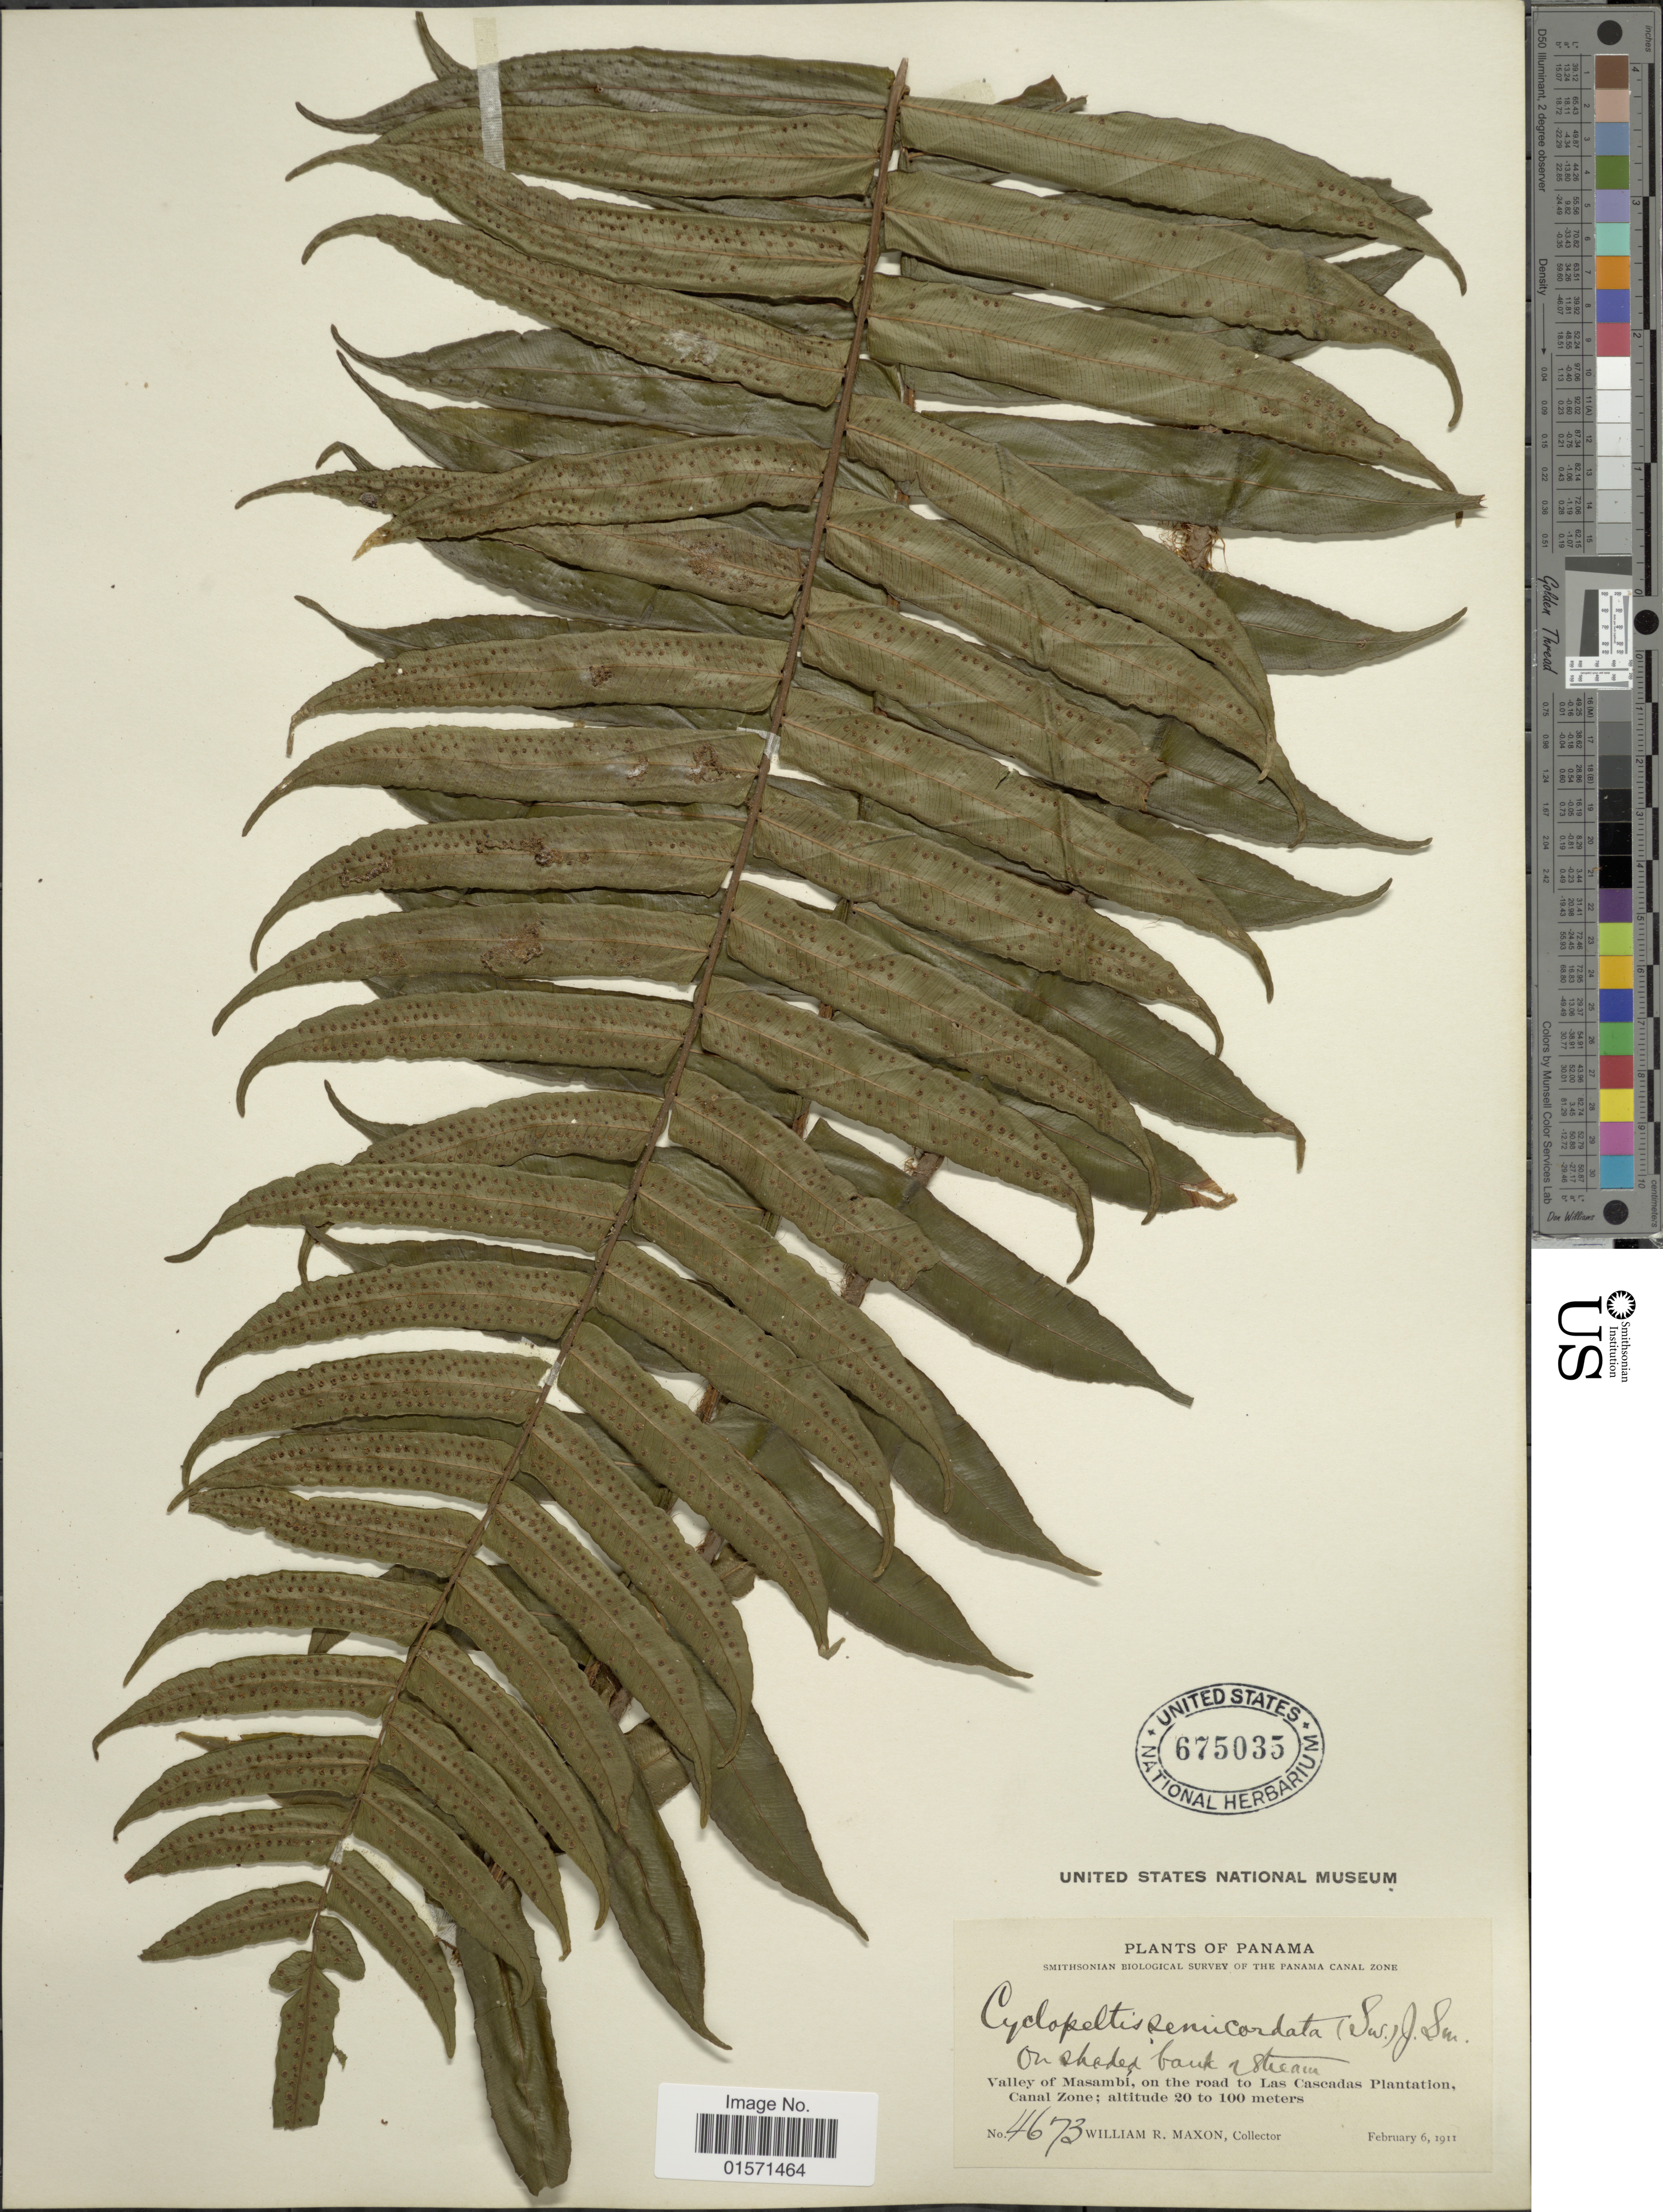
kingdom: Plantae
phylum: Tracheophyta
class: Polypodiopsida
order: Polypodiales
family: Lomariopsidaceae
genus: Cyclopeltis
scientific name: Cyclopeltis semicordata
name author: (Sw.) J. Sm.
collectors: W. R. Maxon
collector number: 4673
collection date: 1911-02-06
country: Panama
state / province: Colón / Panamá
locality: Valley of Masambi, on the road to Las Caseadas Plantation. Canal Zone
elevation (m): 20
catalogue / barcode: US 675035